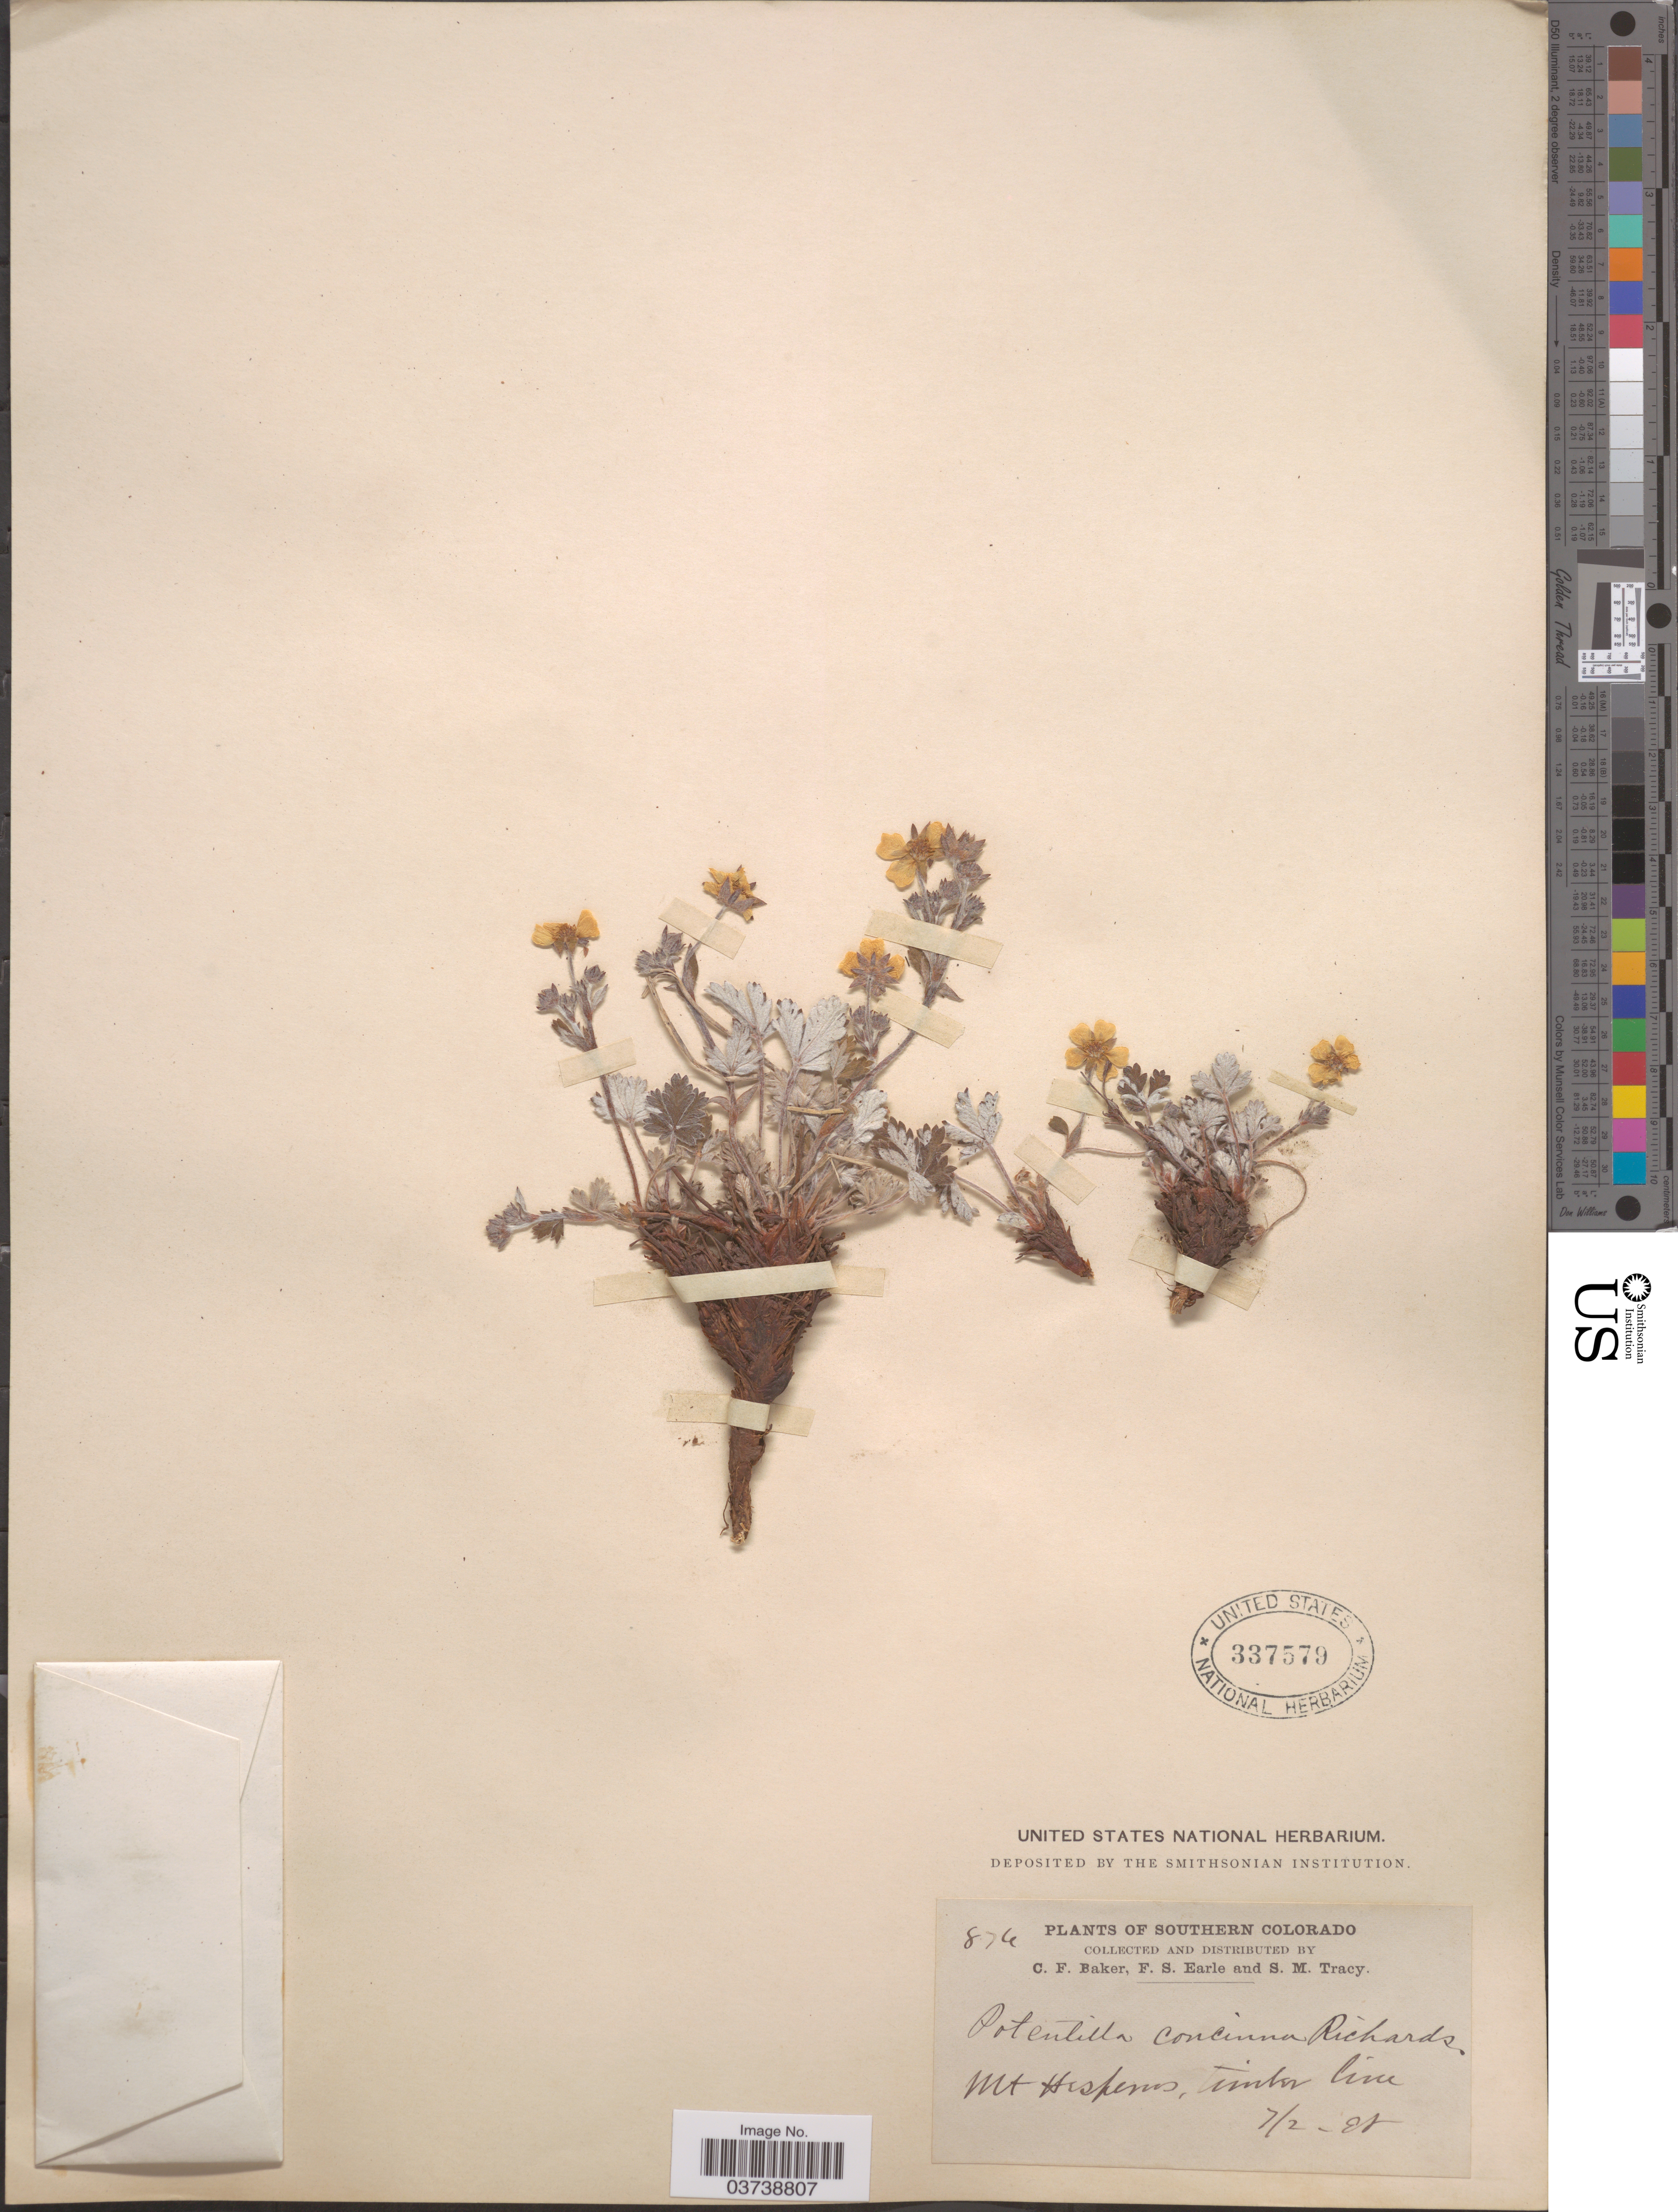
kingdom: Plantae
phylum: Tracheophyta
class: Magnoliopsida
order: Rosales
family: Rosaceae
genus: Potentilla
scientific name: Potentilla concinna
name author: Richardson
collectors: C. F. Baker, F. S. Earle & S. M. Tracy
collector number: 874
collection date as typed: Transcribed d/m/y: 2/7/98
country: United States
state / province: Colorado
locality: Southern Colorado. Mt Hiskens, timber line.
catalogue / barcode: US 337579